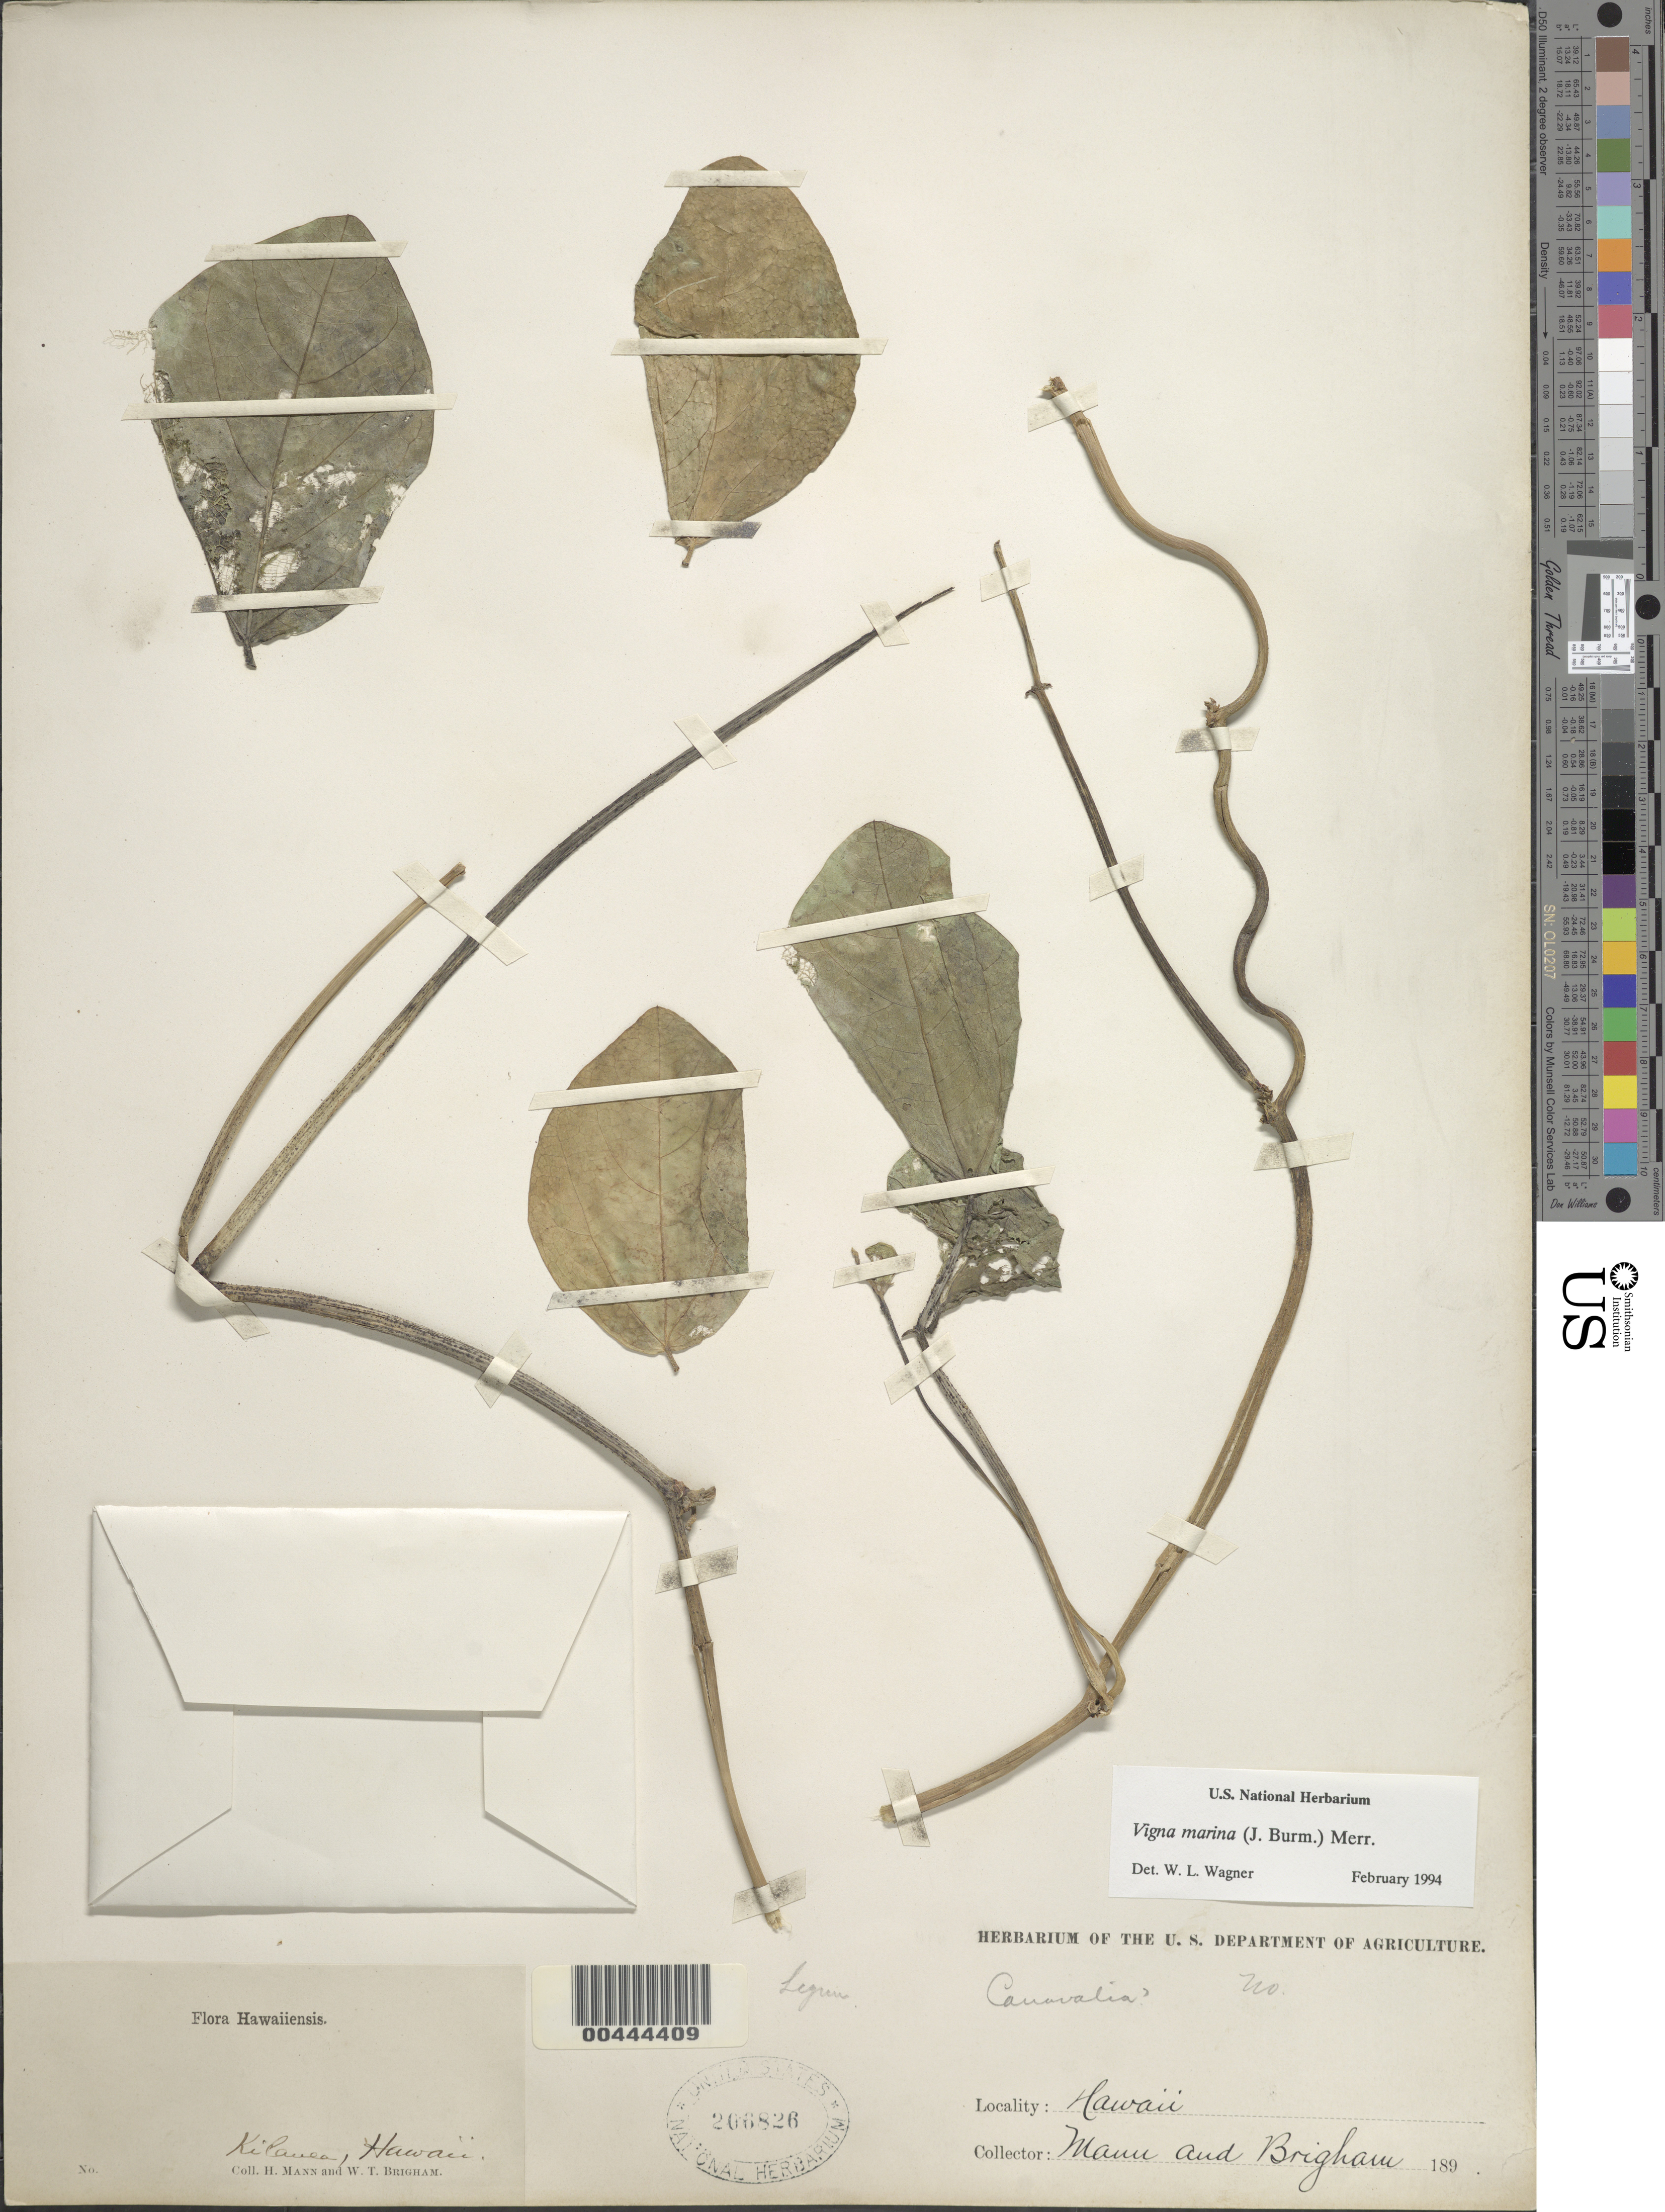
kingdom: Plantae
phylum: Tracheophyta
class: Magnoliopsida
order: Fabales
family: Fabaceae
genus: Vigna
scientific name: Vigna marina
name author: (Burm.) Merr.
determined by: Wagner, W. L., (BOT), Smithsonian Institution - National Museum of Natural History (UNITED STATES)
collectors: H. Mann & W. T. Brigham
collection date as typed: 189?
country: United States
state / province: Hawaii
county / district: Hawaii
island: Hawaii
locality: Kilauea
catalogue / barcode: US 266826